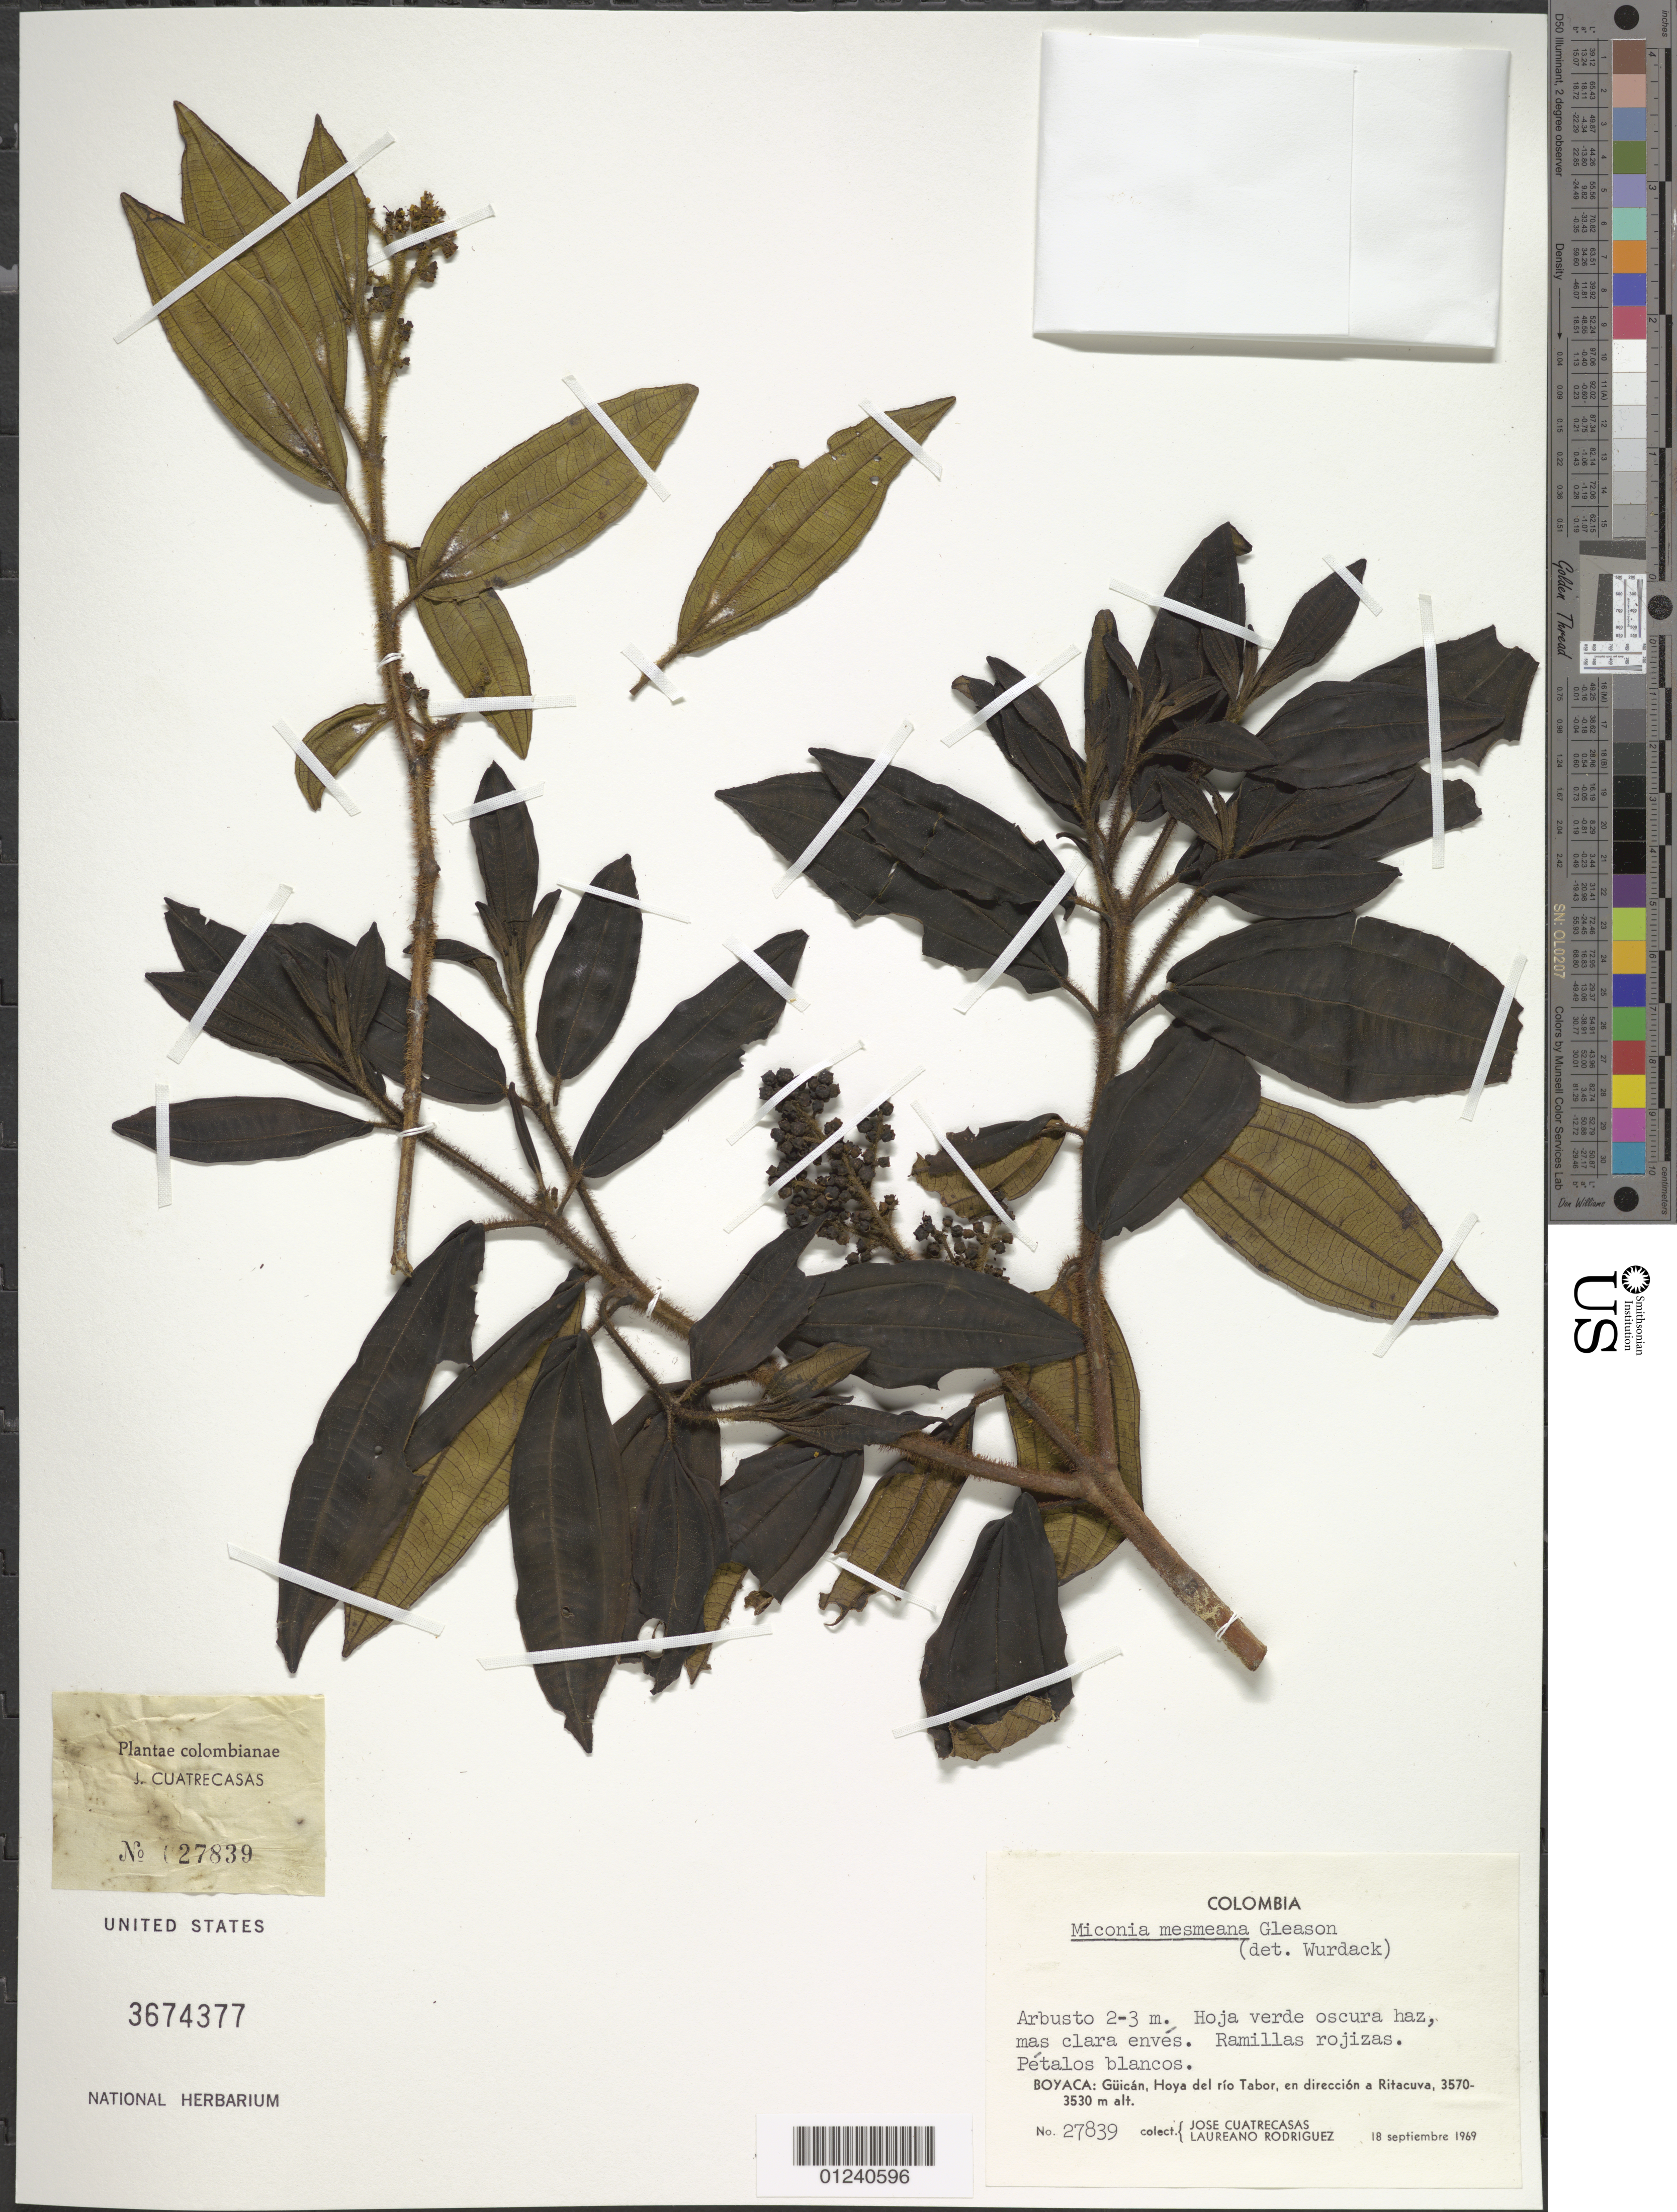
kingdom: Plantae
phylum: Tracheophyta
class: Magnoliopsida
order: Myrtales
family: Melastomataceae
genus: Miconia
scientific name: Miconia mesmeana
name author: Gleason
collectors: J. Cuatrecasas & L. Rodriguez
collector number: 27839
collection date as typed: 18-Sep-69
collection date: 1969-09-18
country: Colombia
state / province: Boyacá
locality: Güicán, Hoya del río Tabor, en dirección a Ritacuva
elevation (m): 3530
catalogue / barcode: US 3674377